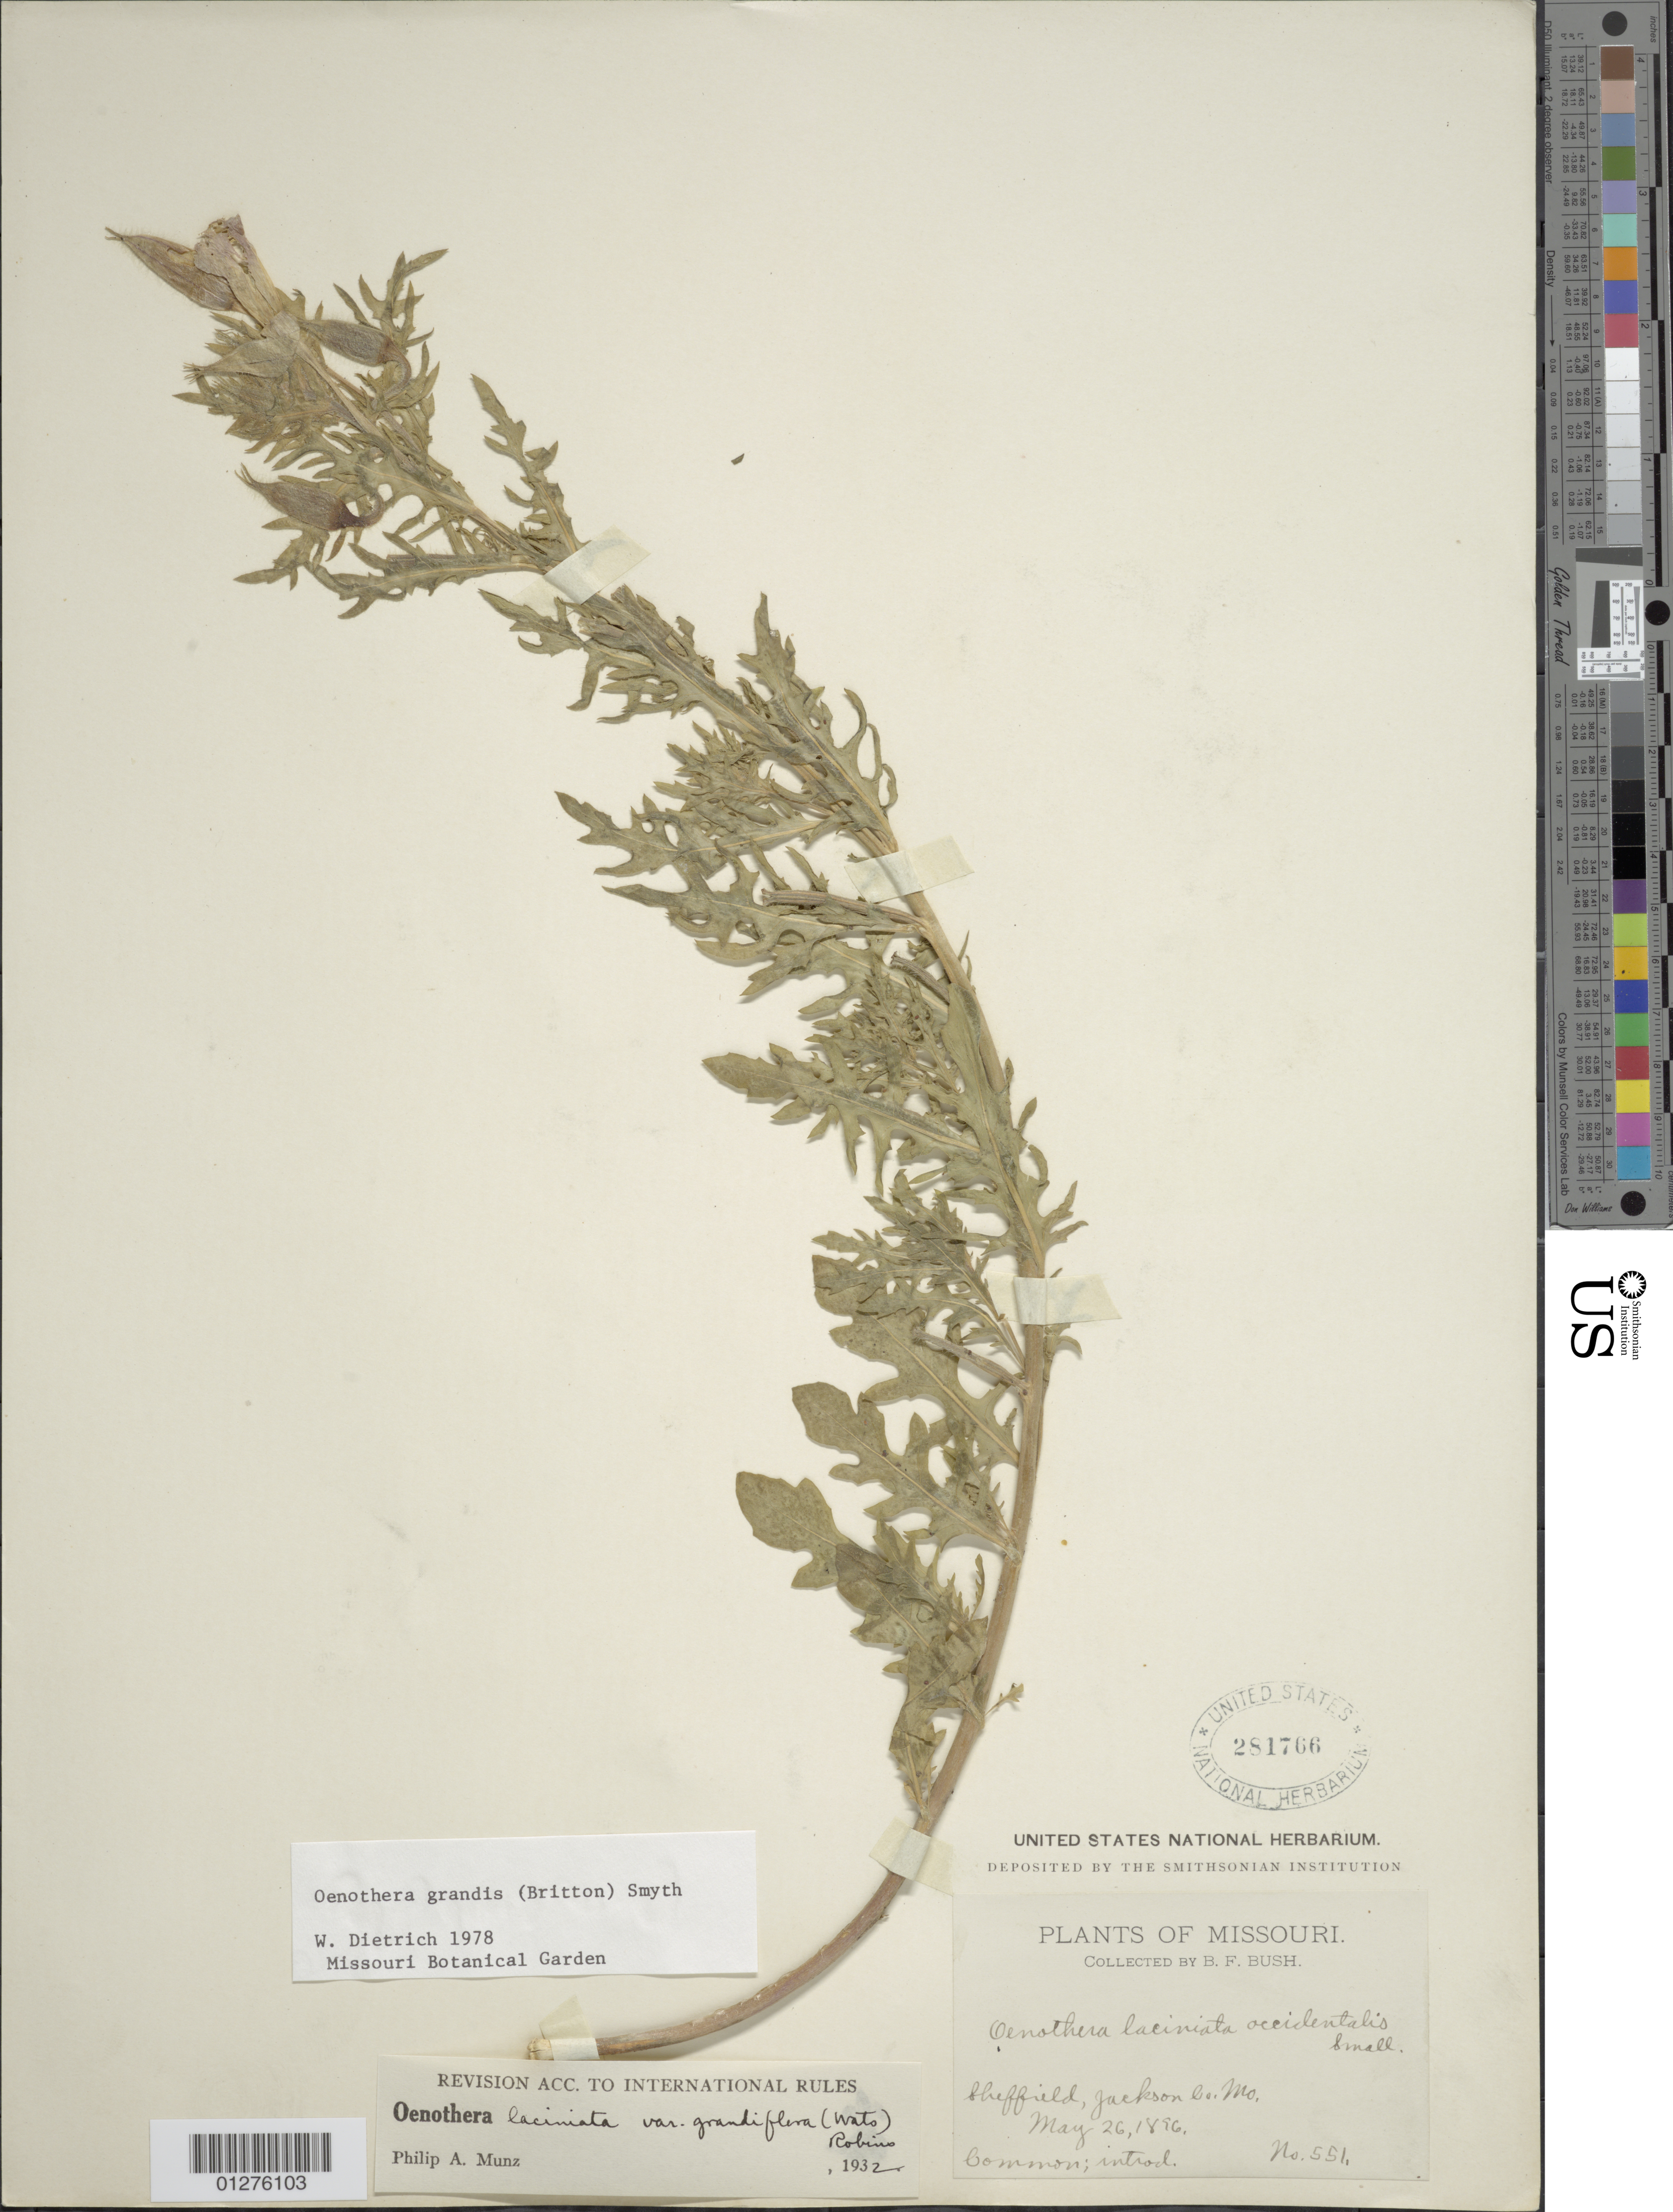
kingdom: Plantae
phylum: Tracheophyta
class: Magnoliopsida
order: Myrtales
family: Onagraceae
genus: Oenothera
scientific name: Oenothera grandis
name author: (Britton) Smyth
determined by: Dietrich, W.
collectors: B. F. Bush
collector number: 551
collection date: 1896-05-26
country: United States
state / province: Missouri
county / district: Jackson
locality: Sheffield.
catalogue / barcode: US 281766